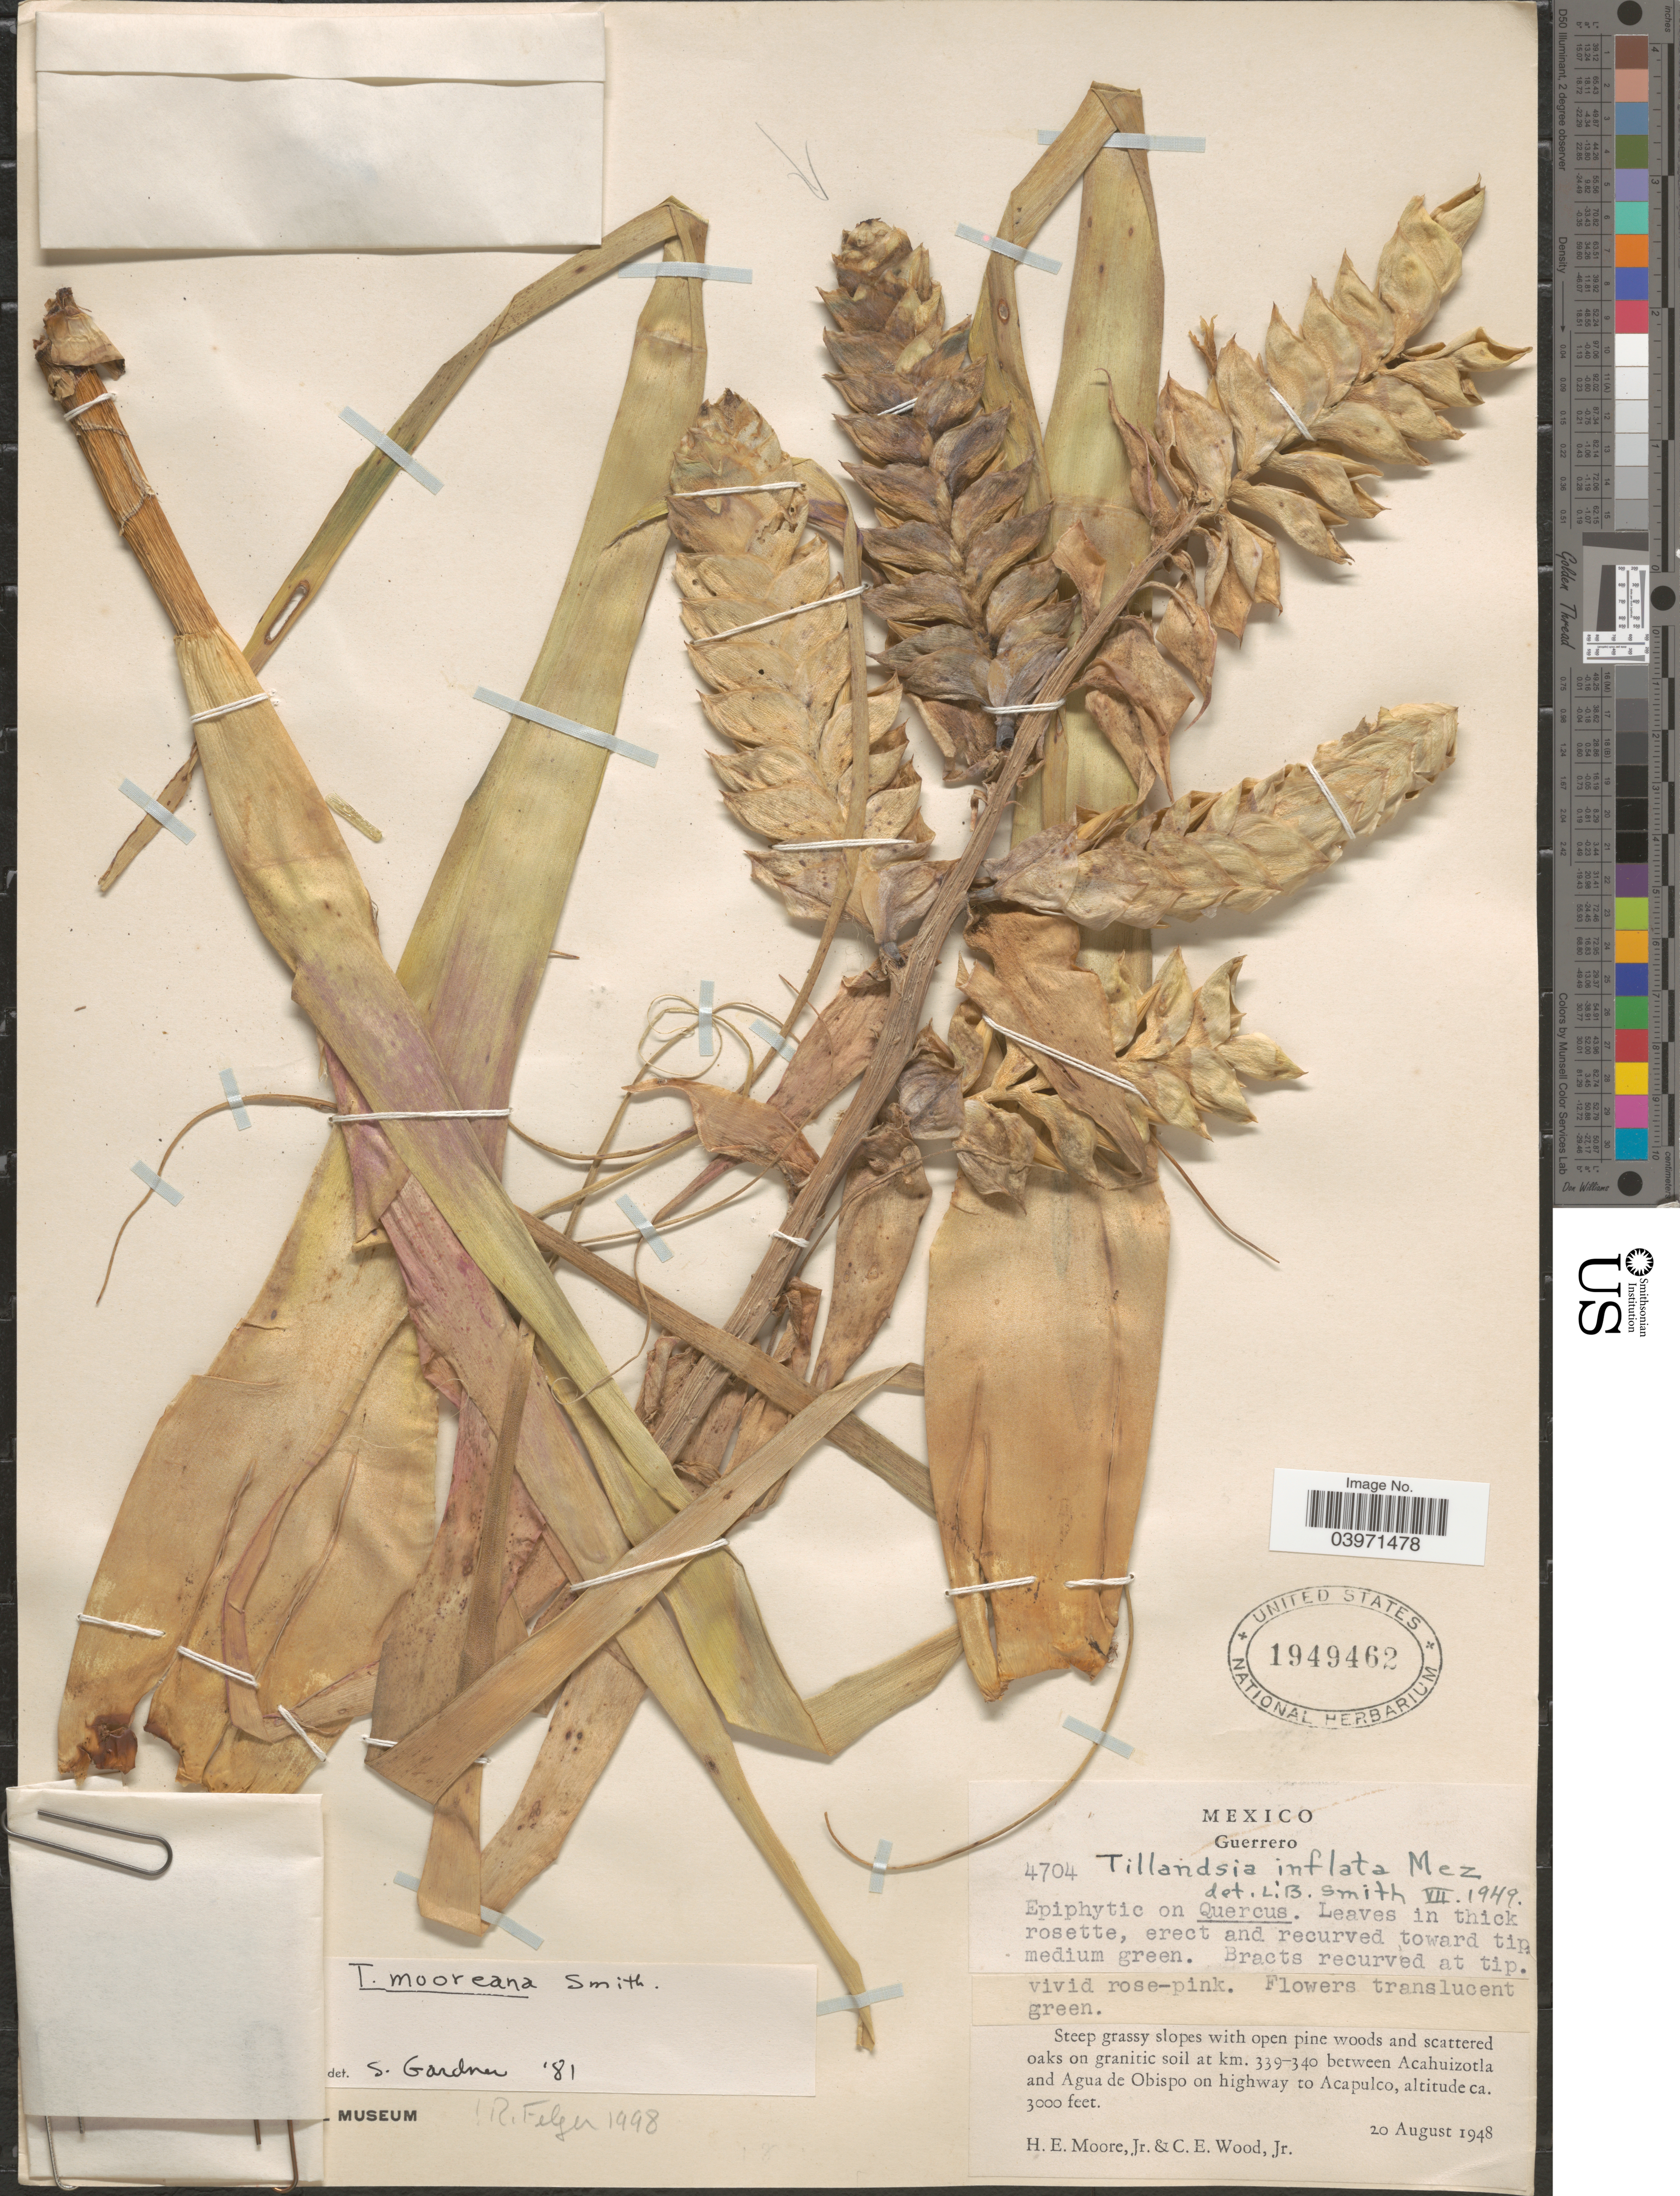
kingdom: Plantae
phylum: Tracheophyta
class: Liliopsida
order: Poales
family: Bromeliaceae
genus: Tillandsia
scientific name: Tillandsia mooreana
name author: L.B. Sm.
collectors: H. Moore & C. Wood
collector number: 4704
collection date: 1948-08-20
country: Mexico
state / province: Guerrero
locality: At km. 339-340 between Acahuizotla and Agua de Obispo on highway to Acapulco.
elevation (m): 914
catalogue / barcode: US 1949462